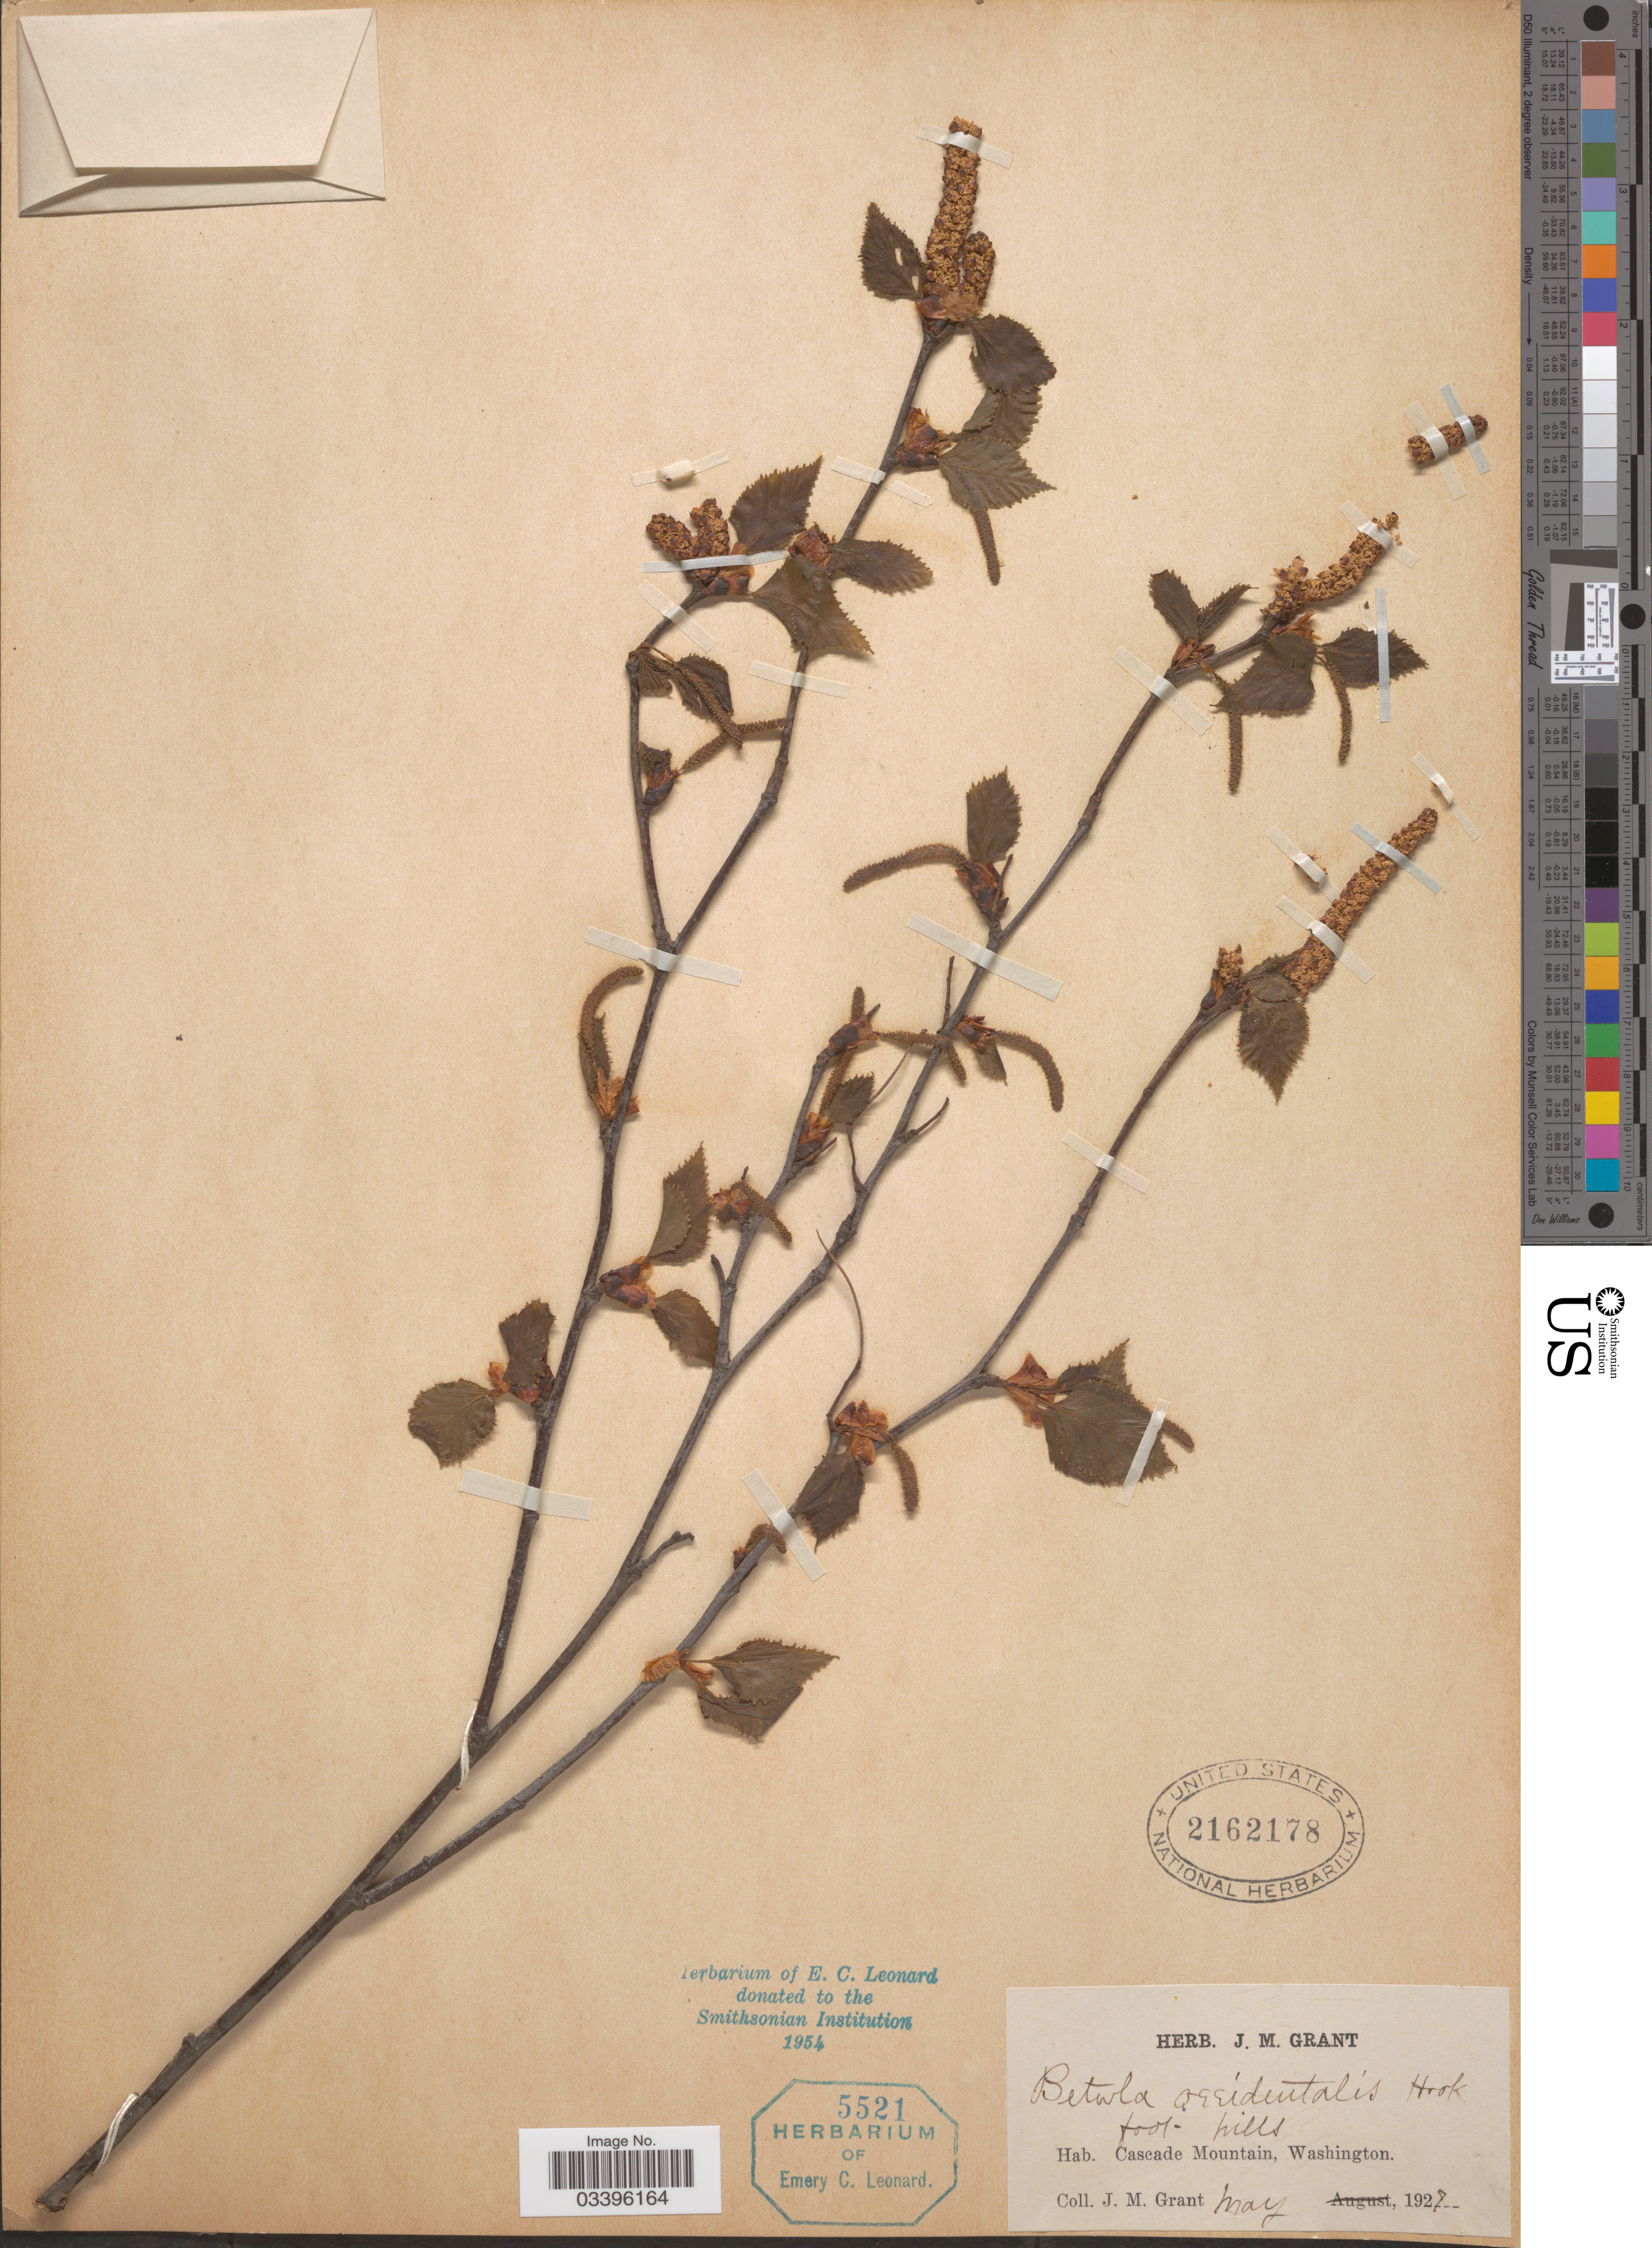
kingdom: Plantae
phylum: Tracheophyta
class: Magnoliopsida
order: Fagales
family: Betulaceae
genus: Betula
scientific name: Betula occidentalis var. fecunda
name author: Fernald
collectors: J. M. Grant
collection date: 1927-05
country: United States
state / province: Washington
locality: Foot-hills Cascade Mountain.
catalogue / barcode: US 2162178